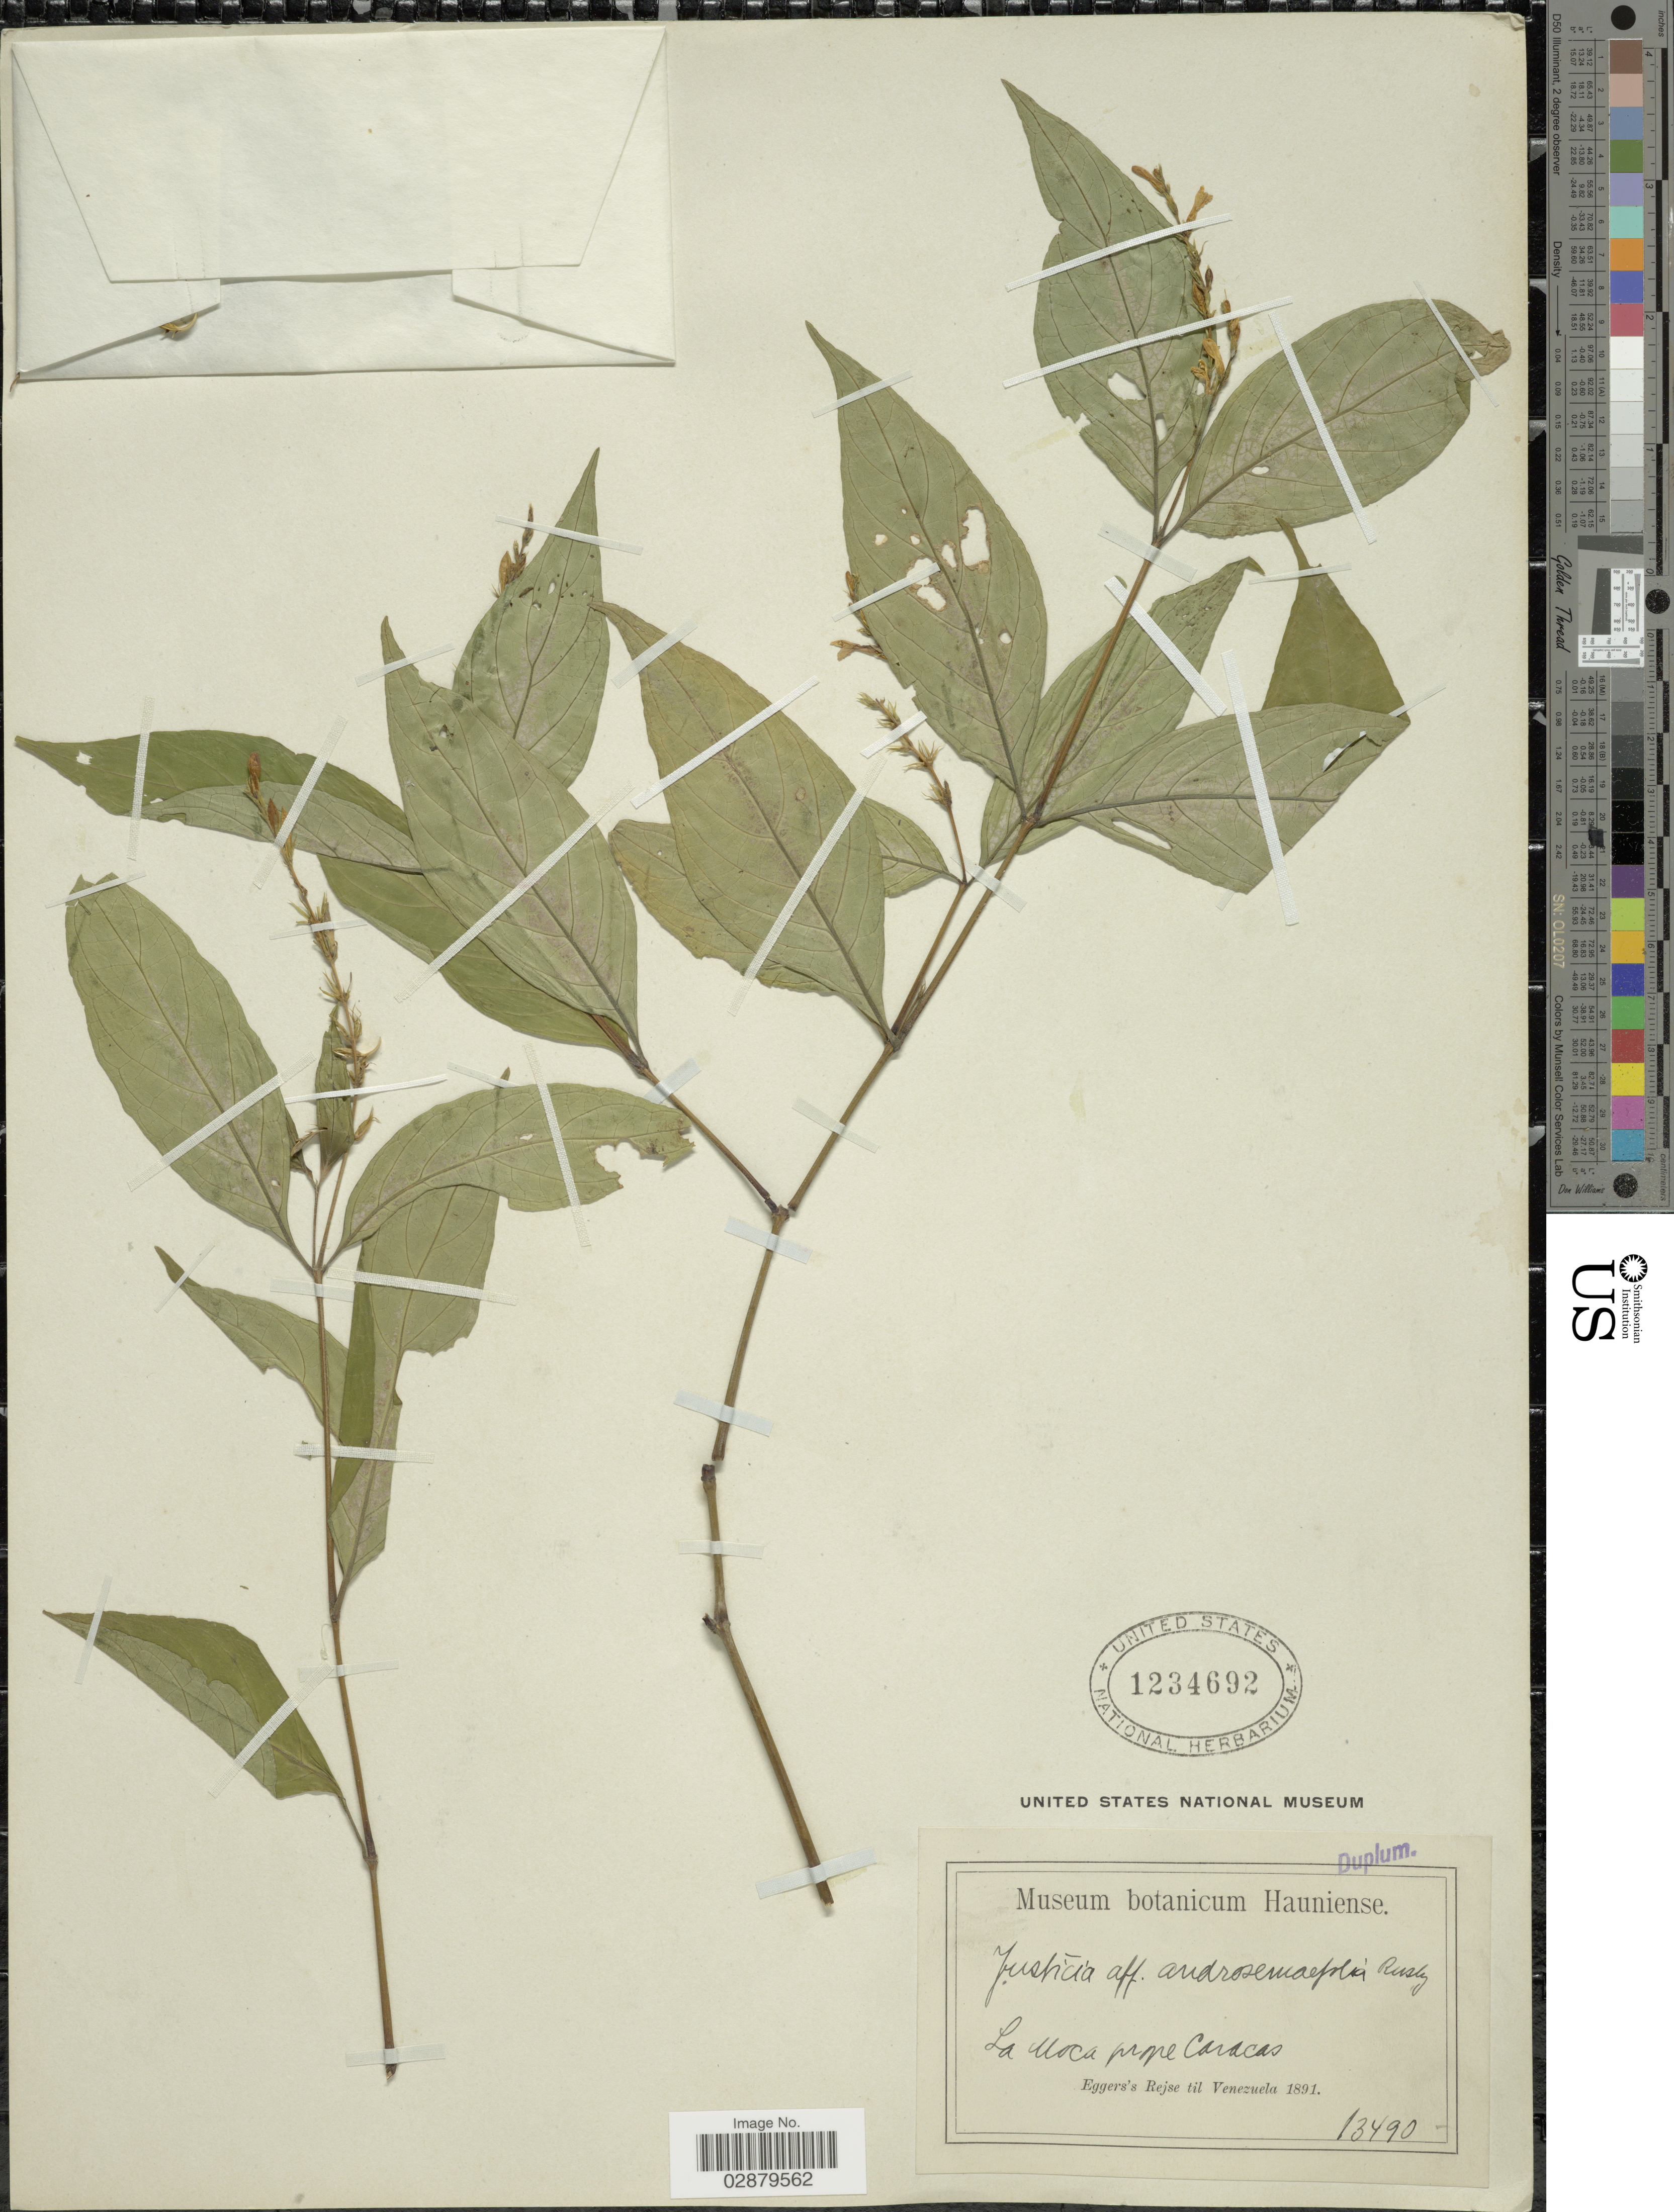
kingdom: Plantae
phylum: Tracheophyta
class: Magnoliopsida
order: Lamiales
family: Acanthaceae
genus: Justicia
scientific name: Justicia leptophylla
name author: Leonard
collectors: -. Eggers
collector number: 13490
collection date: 1891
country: Venezuela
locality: La Moca prope Caracas.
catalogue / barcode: US 1234692